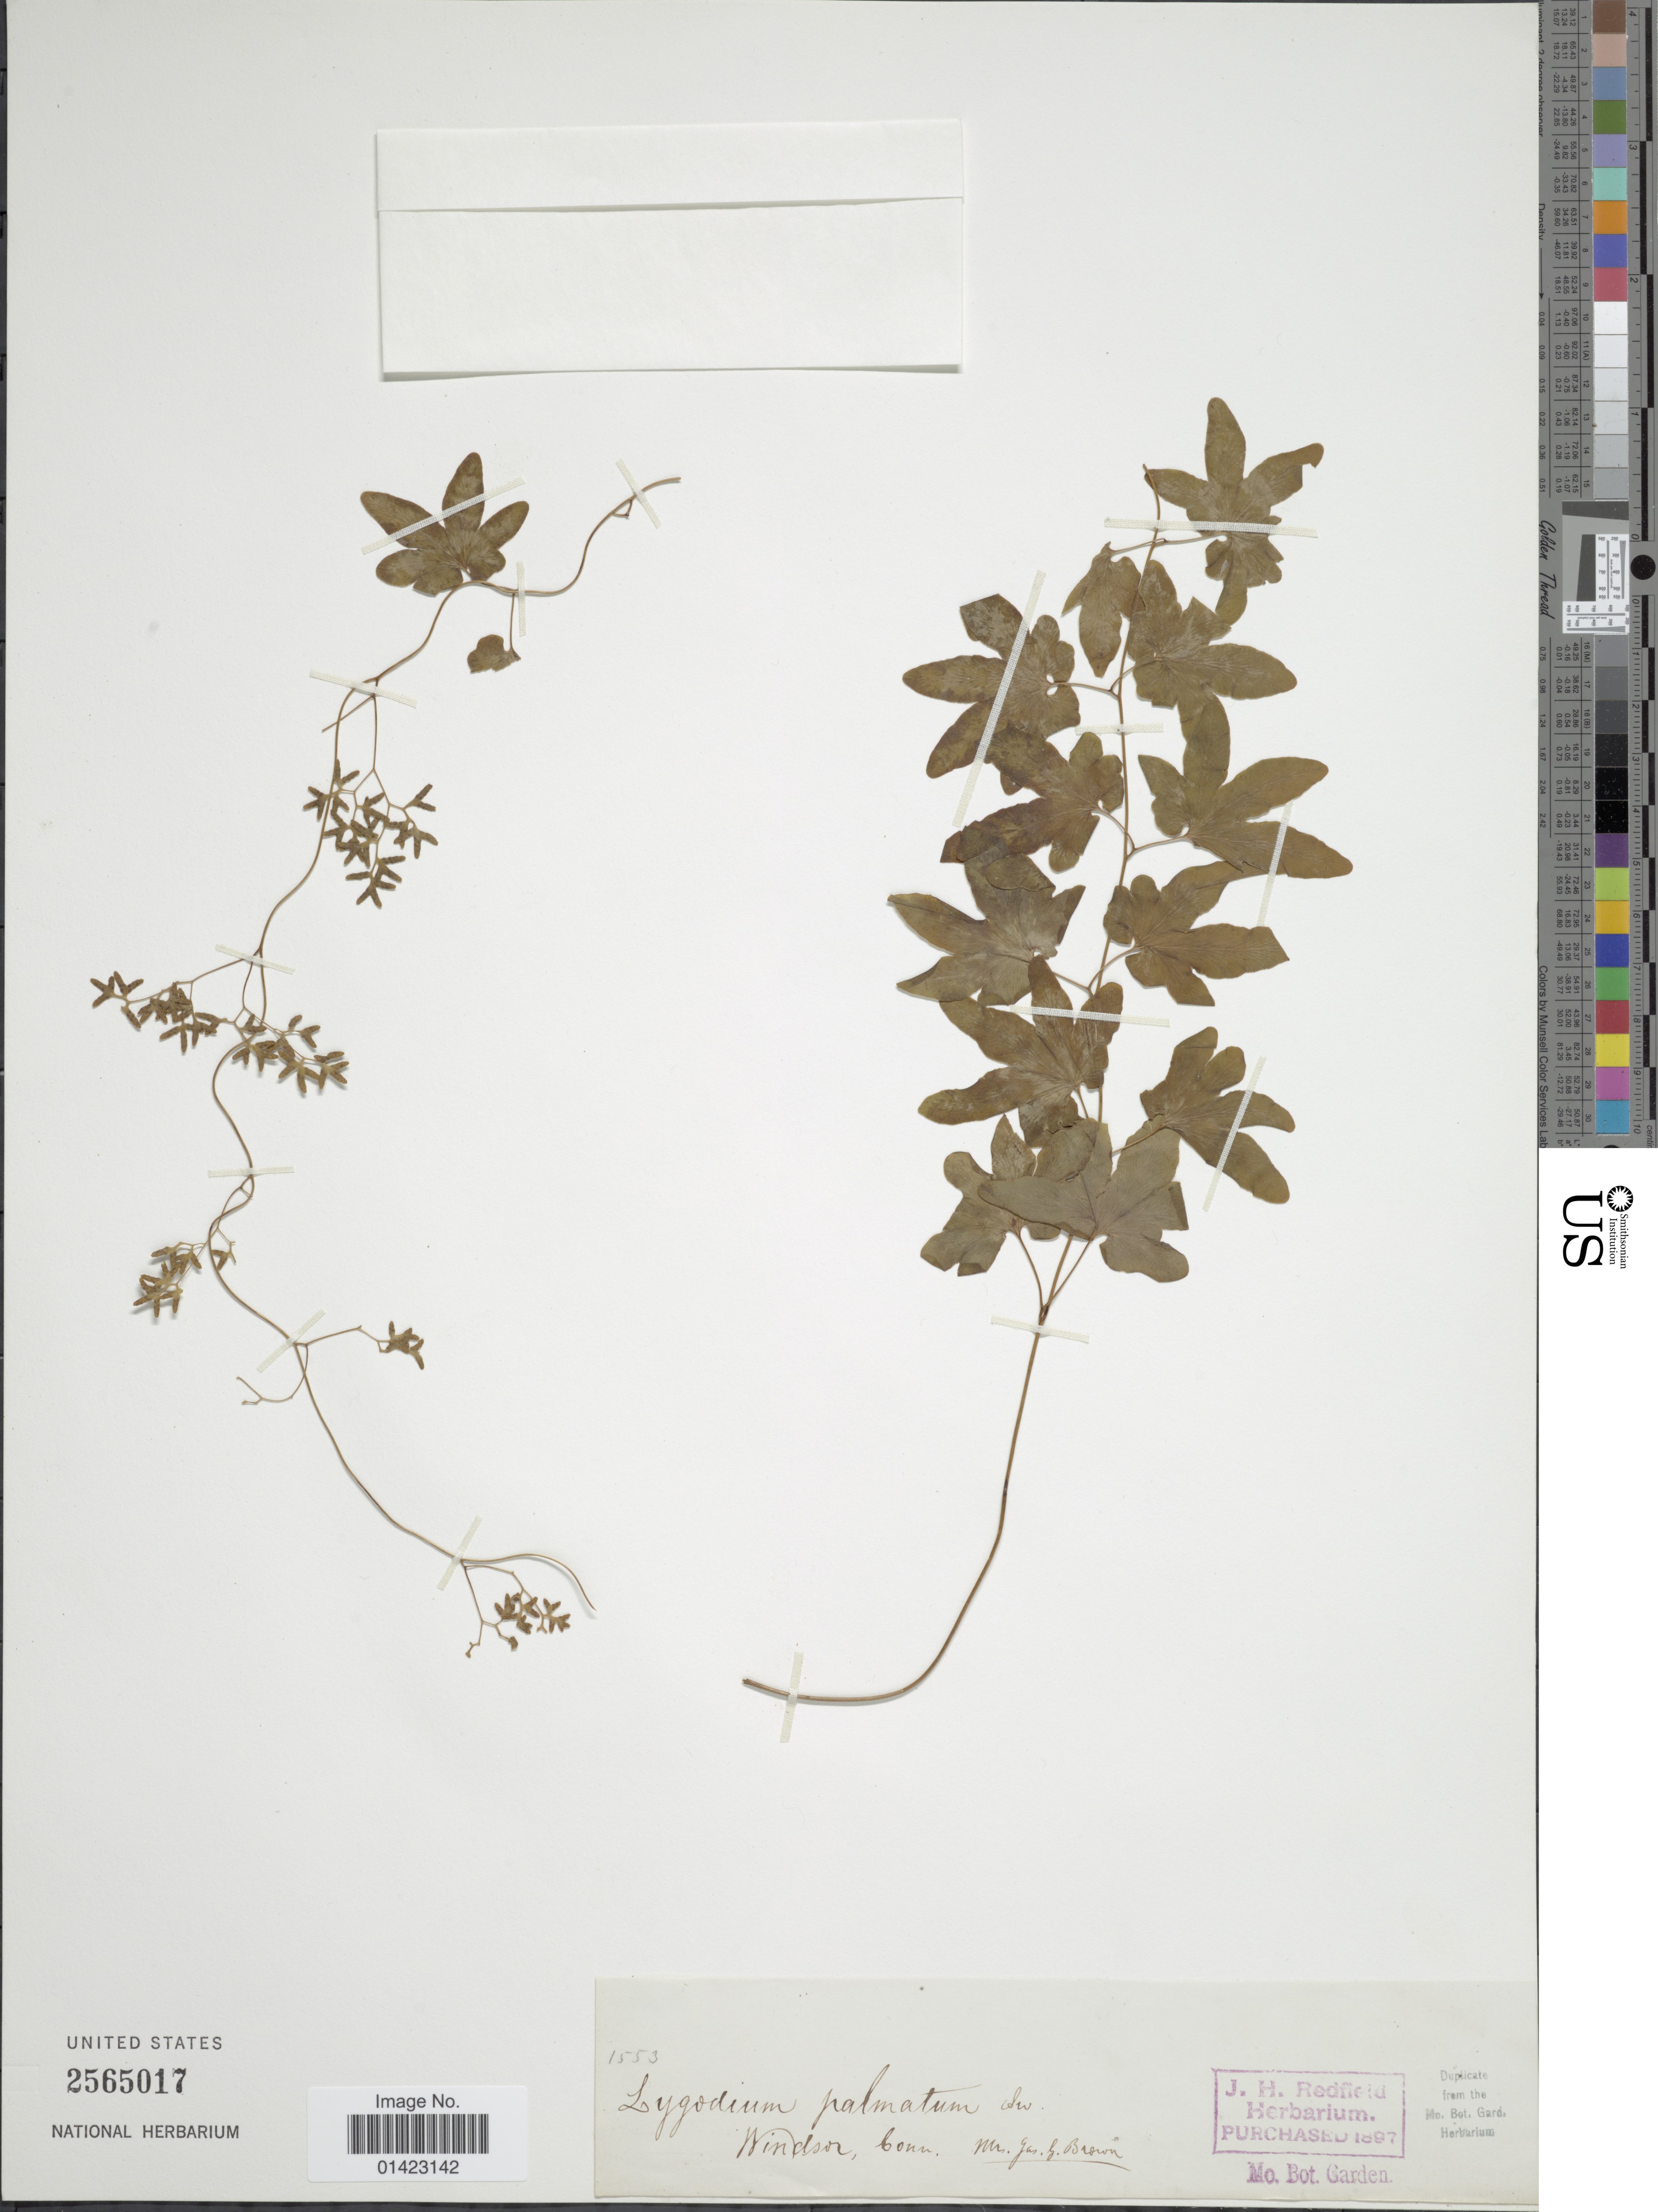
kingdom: Plantae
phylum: Tracheophyta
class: Polypodiopsida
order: Schizaeales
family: Lygodiaceae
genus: Lygodium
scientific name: Lygodium palmatum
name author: (Bernh.) Sw.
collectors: G. Brown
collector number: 1553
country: United States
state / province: Connecticut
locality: Windsor, Conn.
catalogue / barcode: US 2565017